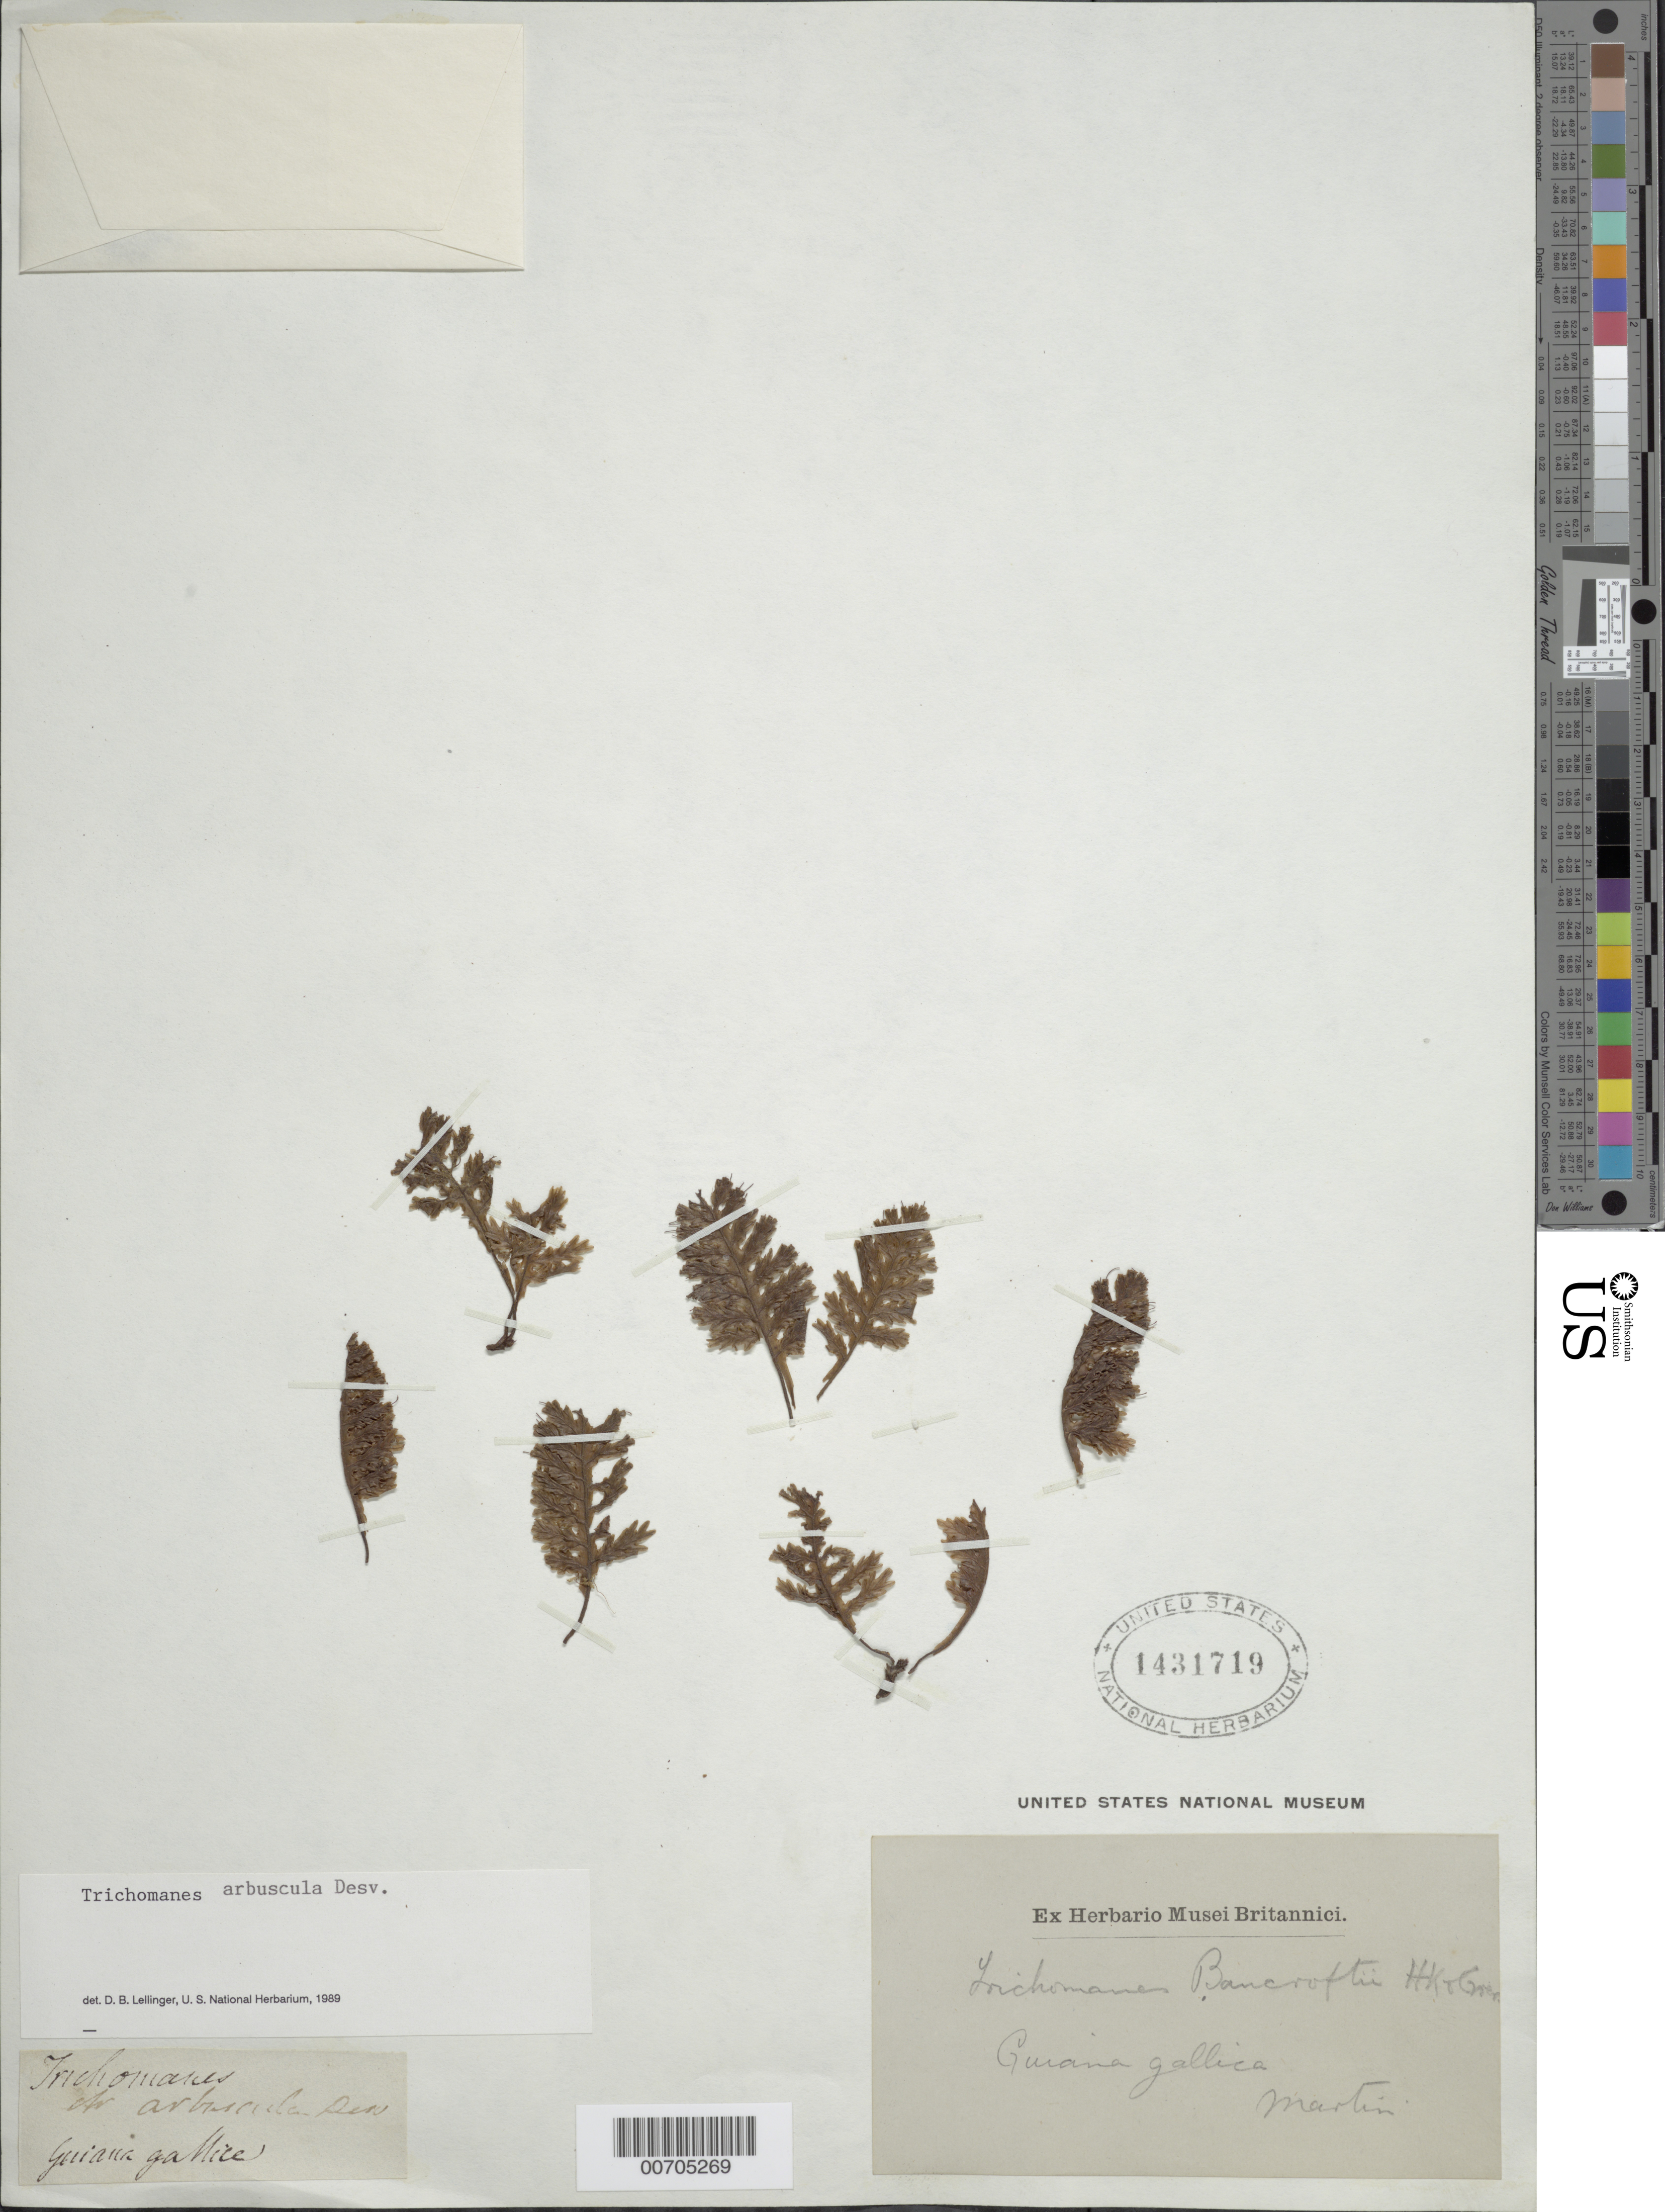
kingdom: Plantae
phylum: Tracheophyta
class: Polypodiopsida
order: Hymenophyllales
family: Hymenophyllaceae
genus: Trichomanes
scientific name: Trichomanes arbuscula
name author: Desv.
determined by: Lellinger, David B., (BOT), Smithsonian Institution - National Museum of Natural History (UNITED STATES)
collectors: J. Martin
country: French Guiana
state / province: Cayenne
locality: Cayenne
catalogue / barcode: US 1431719